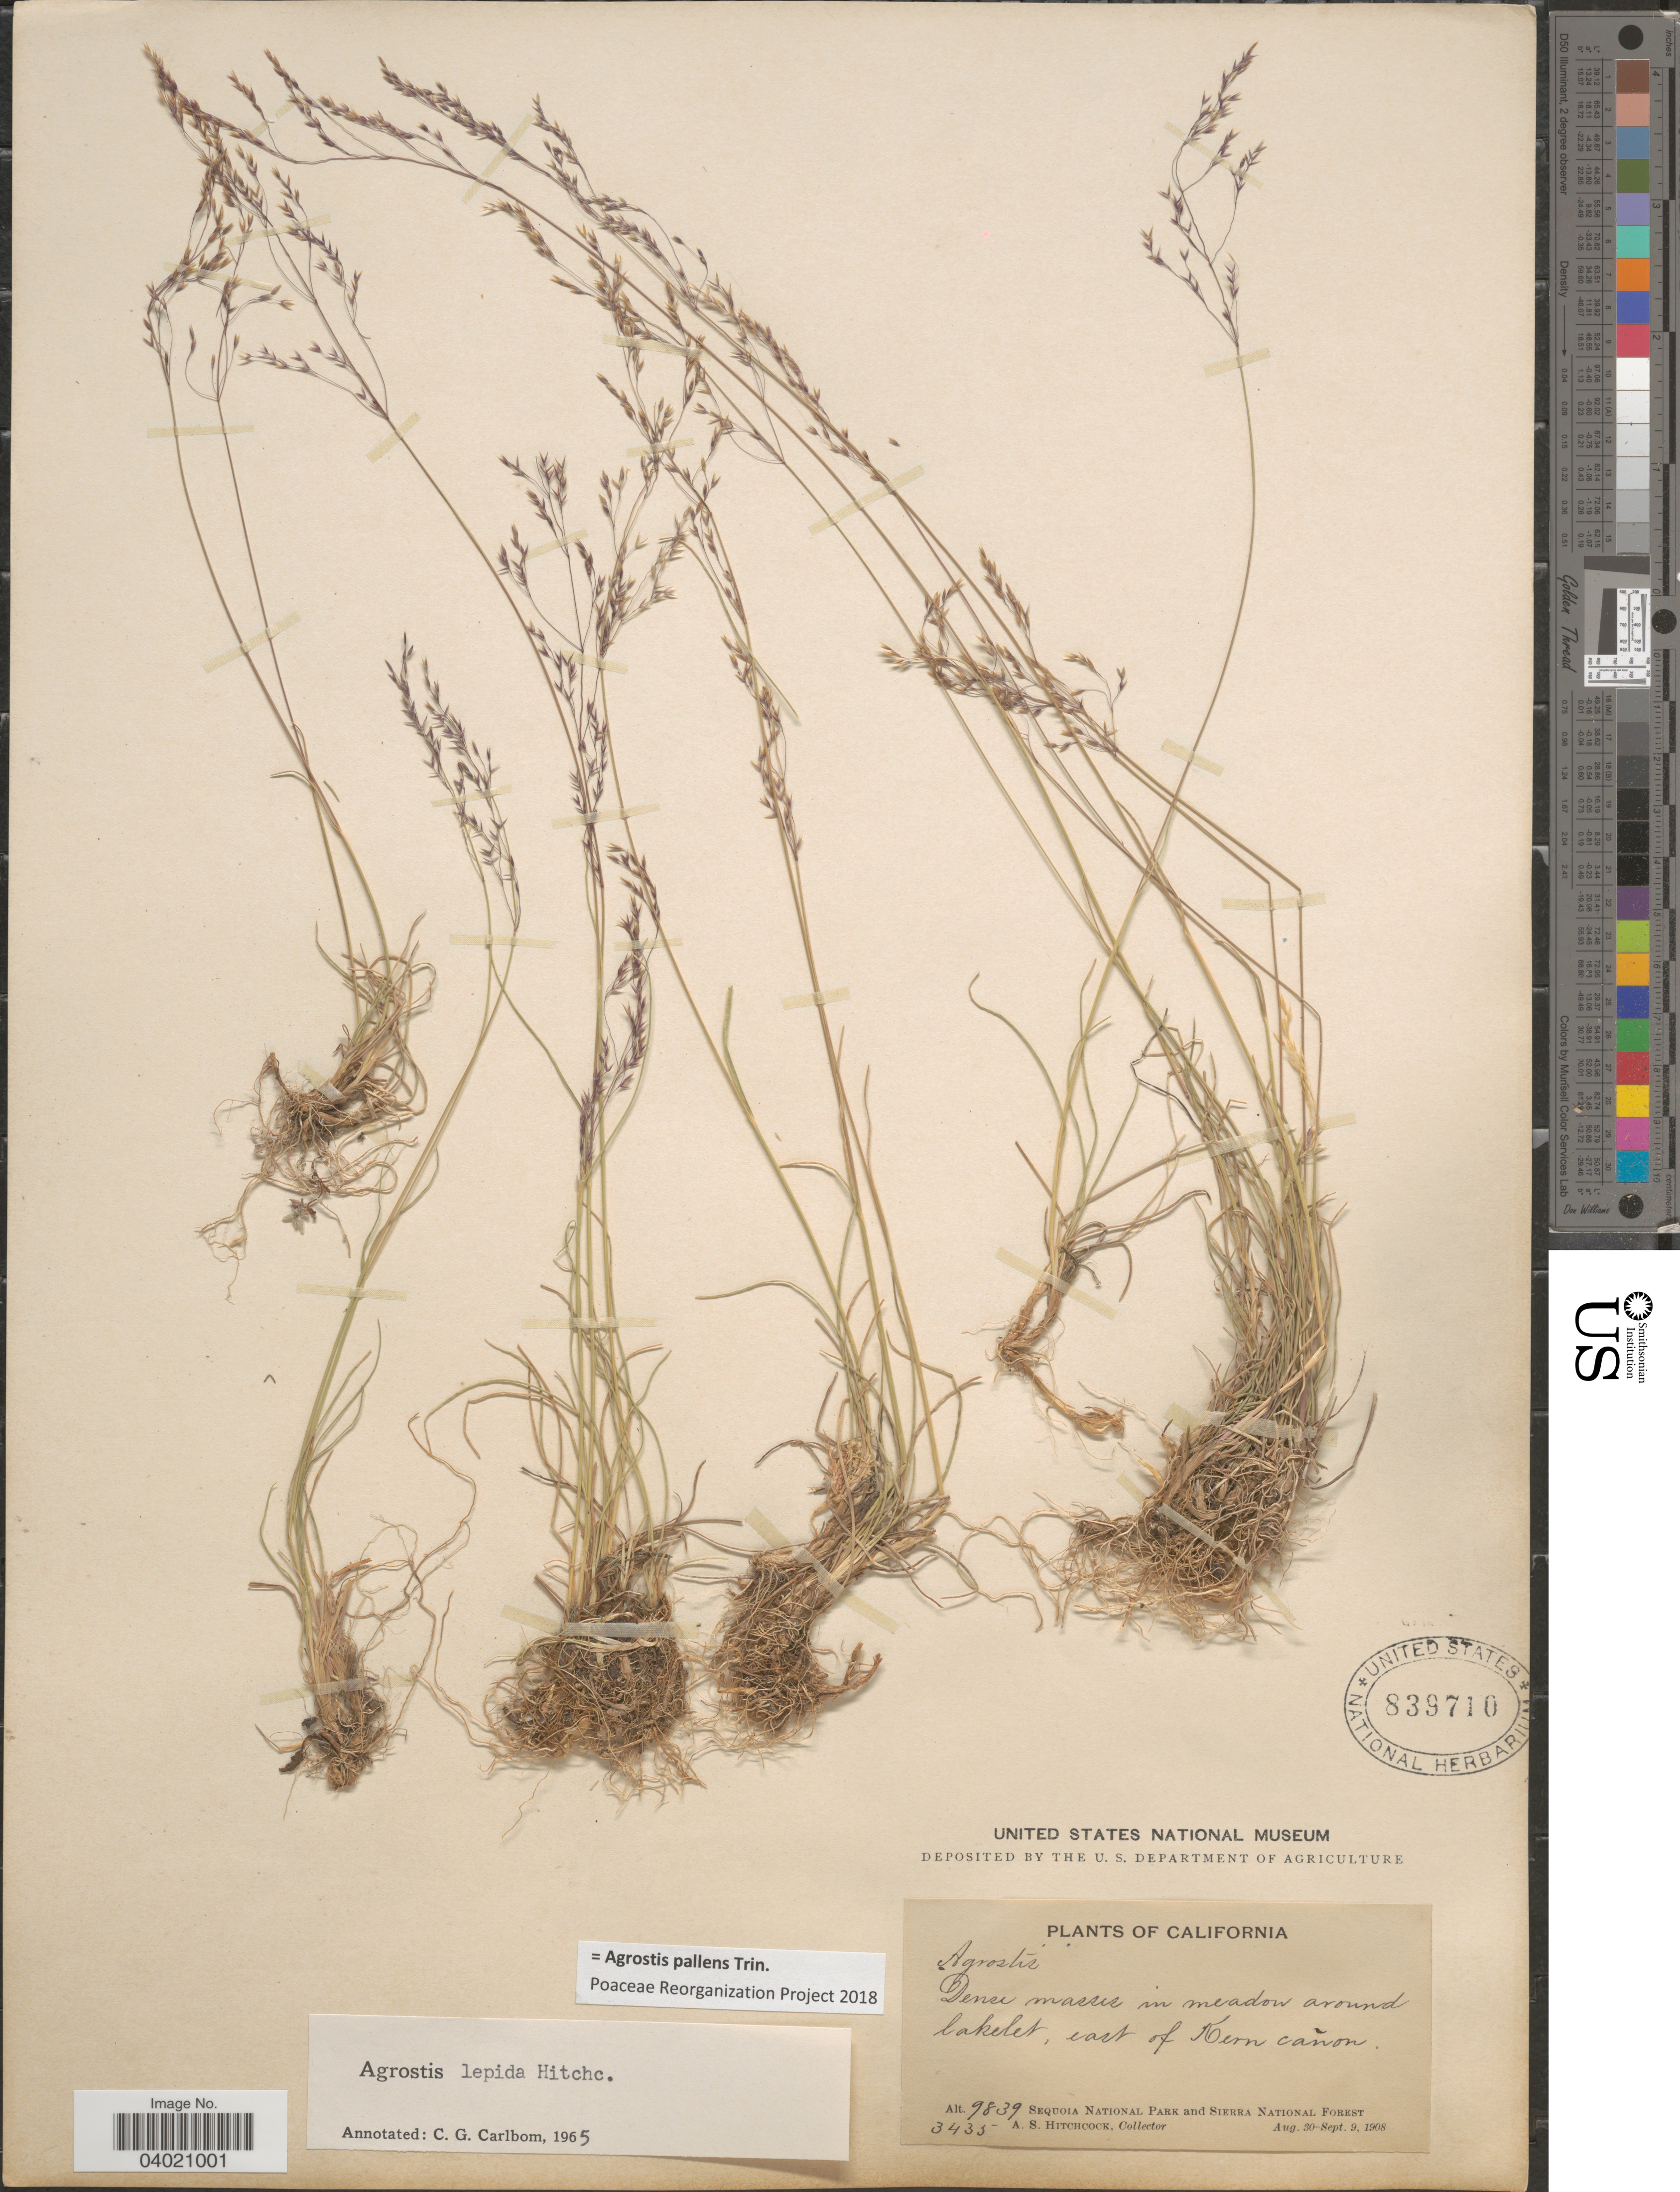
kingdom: Plantae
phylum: Tracheophyta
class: Liliopsida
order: Poales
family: Poaceae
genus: Agrostis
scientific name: Agrostis pallens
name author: Trin.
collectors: A. S. Hitchcock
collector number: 3435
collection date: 1908-08-30/1908-09-09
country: United States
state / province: California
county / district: Kern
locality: Dense masses in meadow around lakelet, east of Kern Cañon. Sequoia National Park and Sierra National Forest.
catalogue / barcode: US 839710